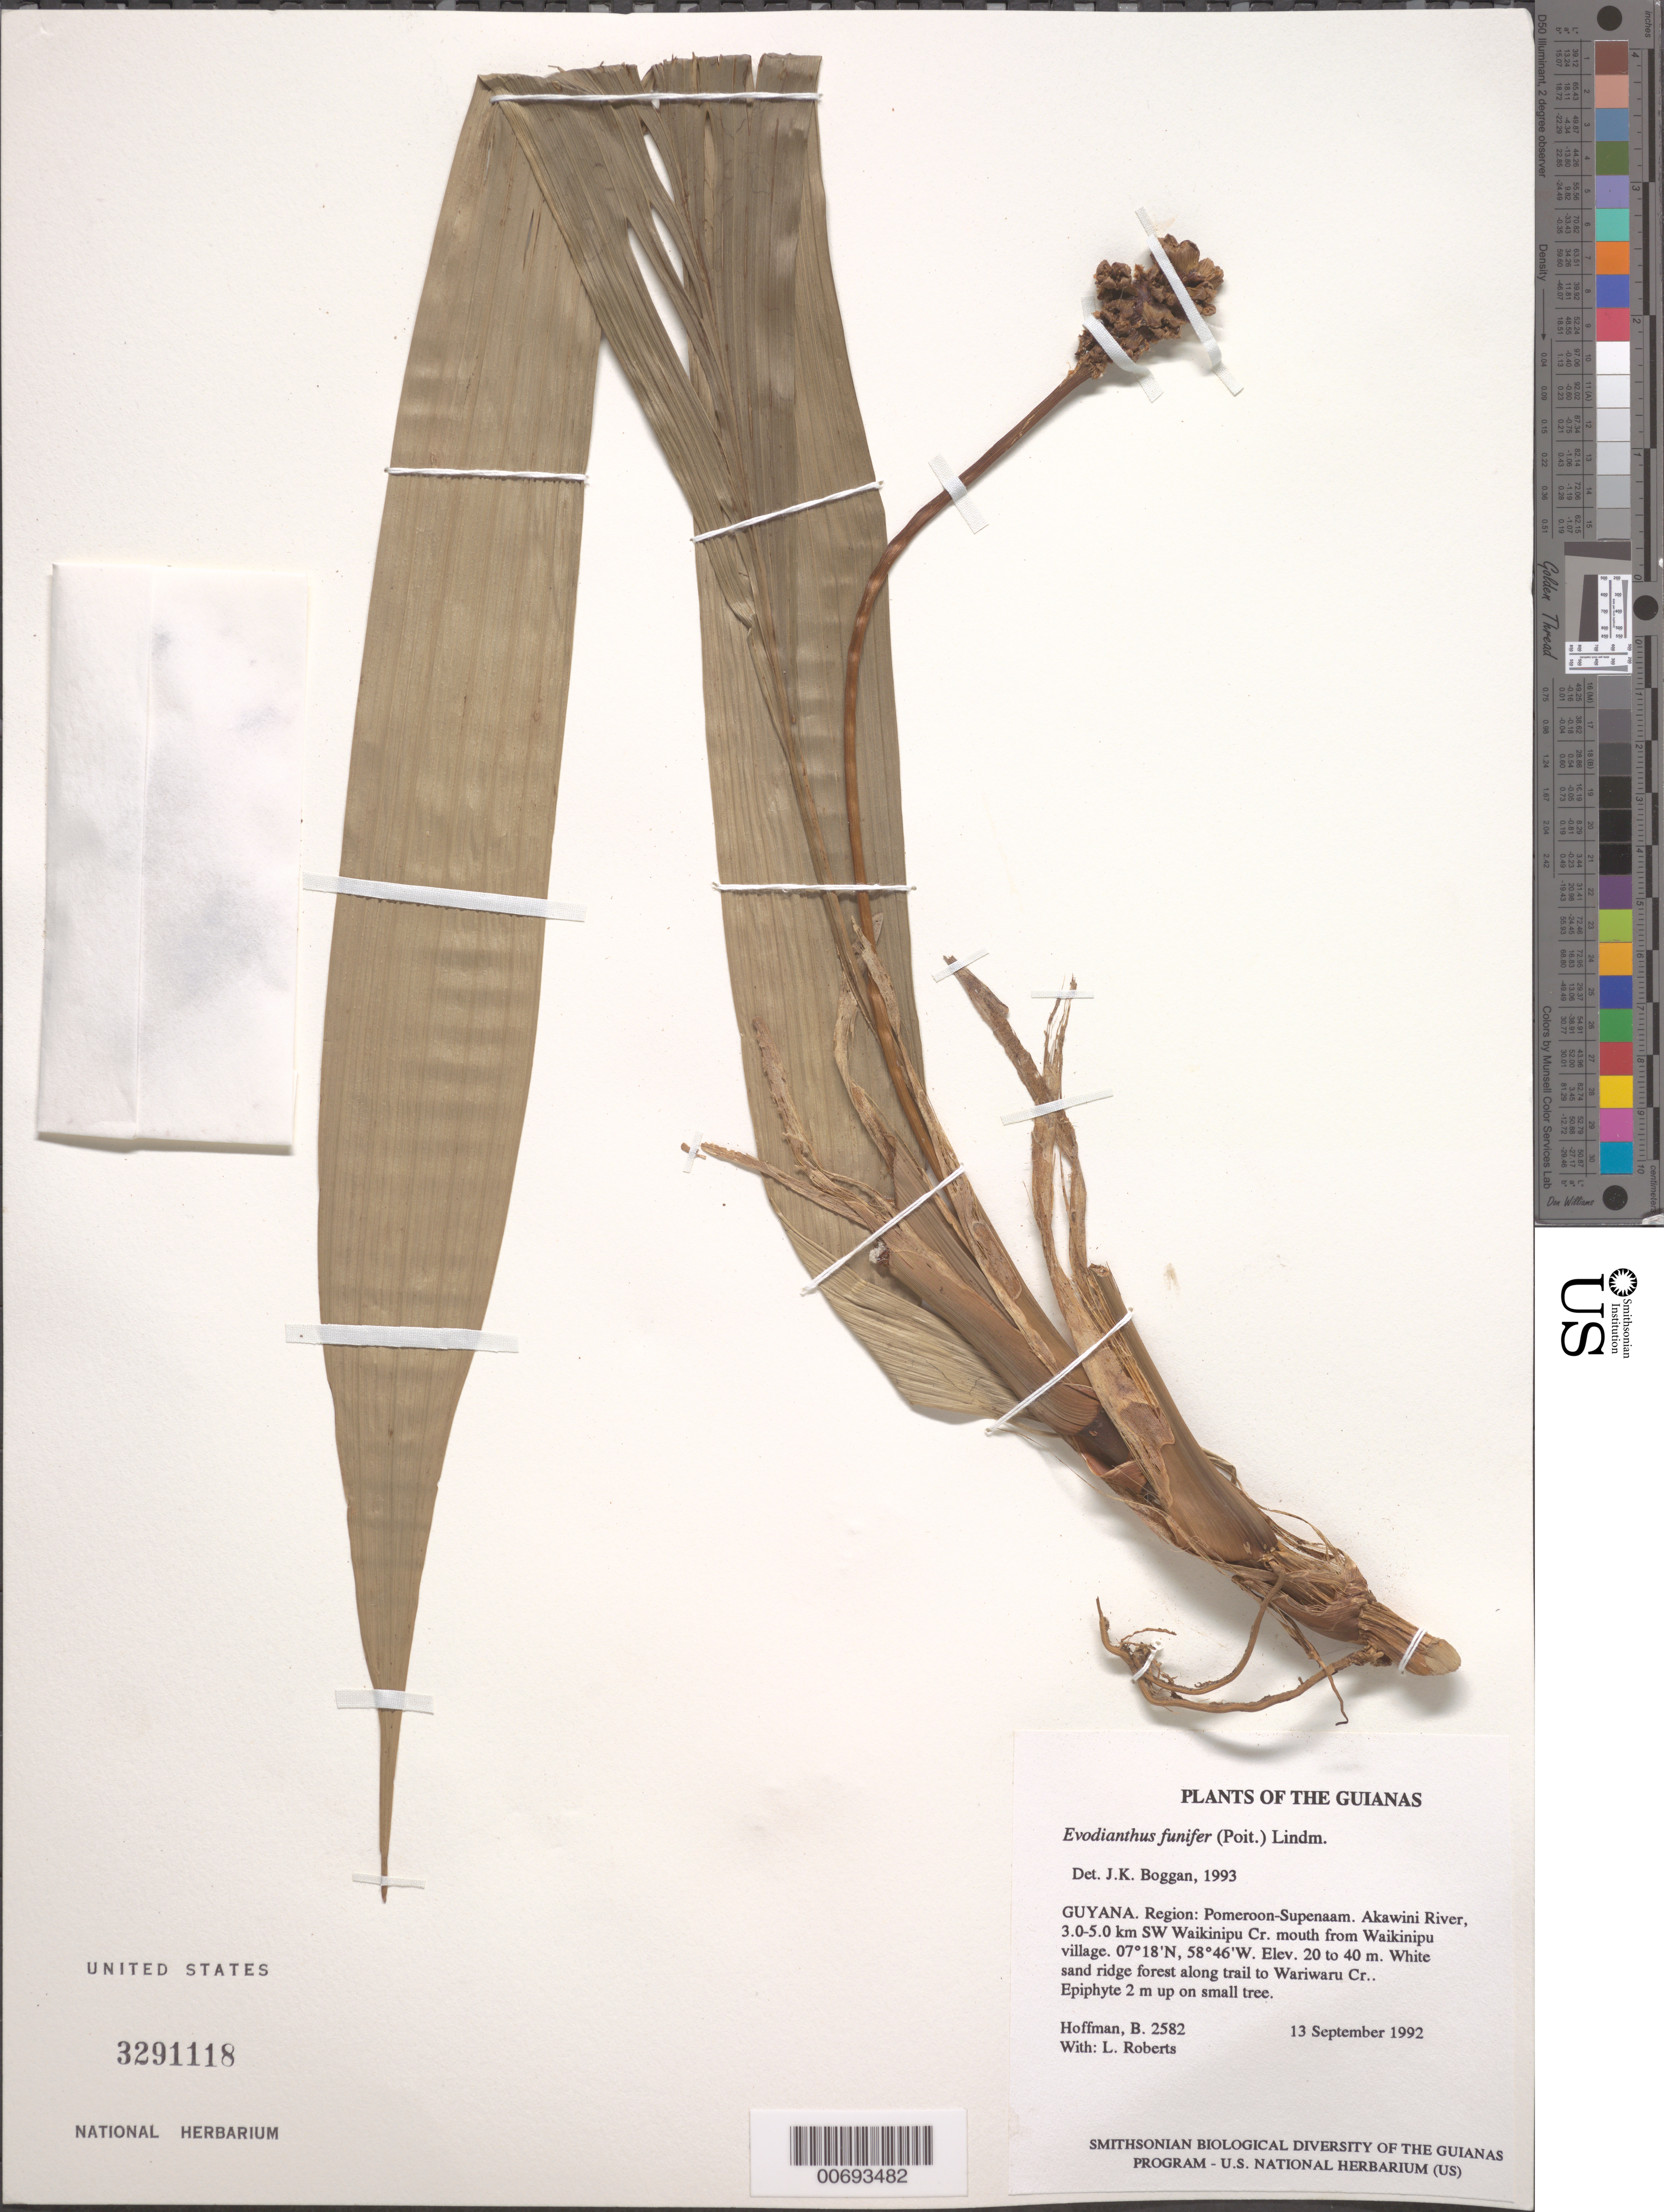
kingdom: Plantae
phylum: Tracheophyta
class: Liliopsida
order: Pandanales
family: Cyclanthaceae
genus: Evodianthus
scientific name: Evodianthus funifer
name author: (Poit.) Lindm.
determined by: Boggan, J. K., (US), NMNH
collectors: B. Hoffman & L. Roberts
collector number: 2582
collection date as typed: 13 September 1992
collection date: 1992-09-13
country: Guyana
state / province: Pomeroon-Supenaam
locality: Akawini River, 3-5 km SW of Waikinipu Creek mouth, along trail from Wakinipu village to Wariwaru Creek (Pomeroon R.)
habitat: White sand ridge forest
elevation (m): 20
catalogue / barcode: US 3291118